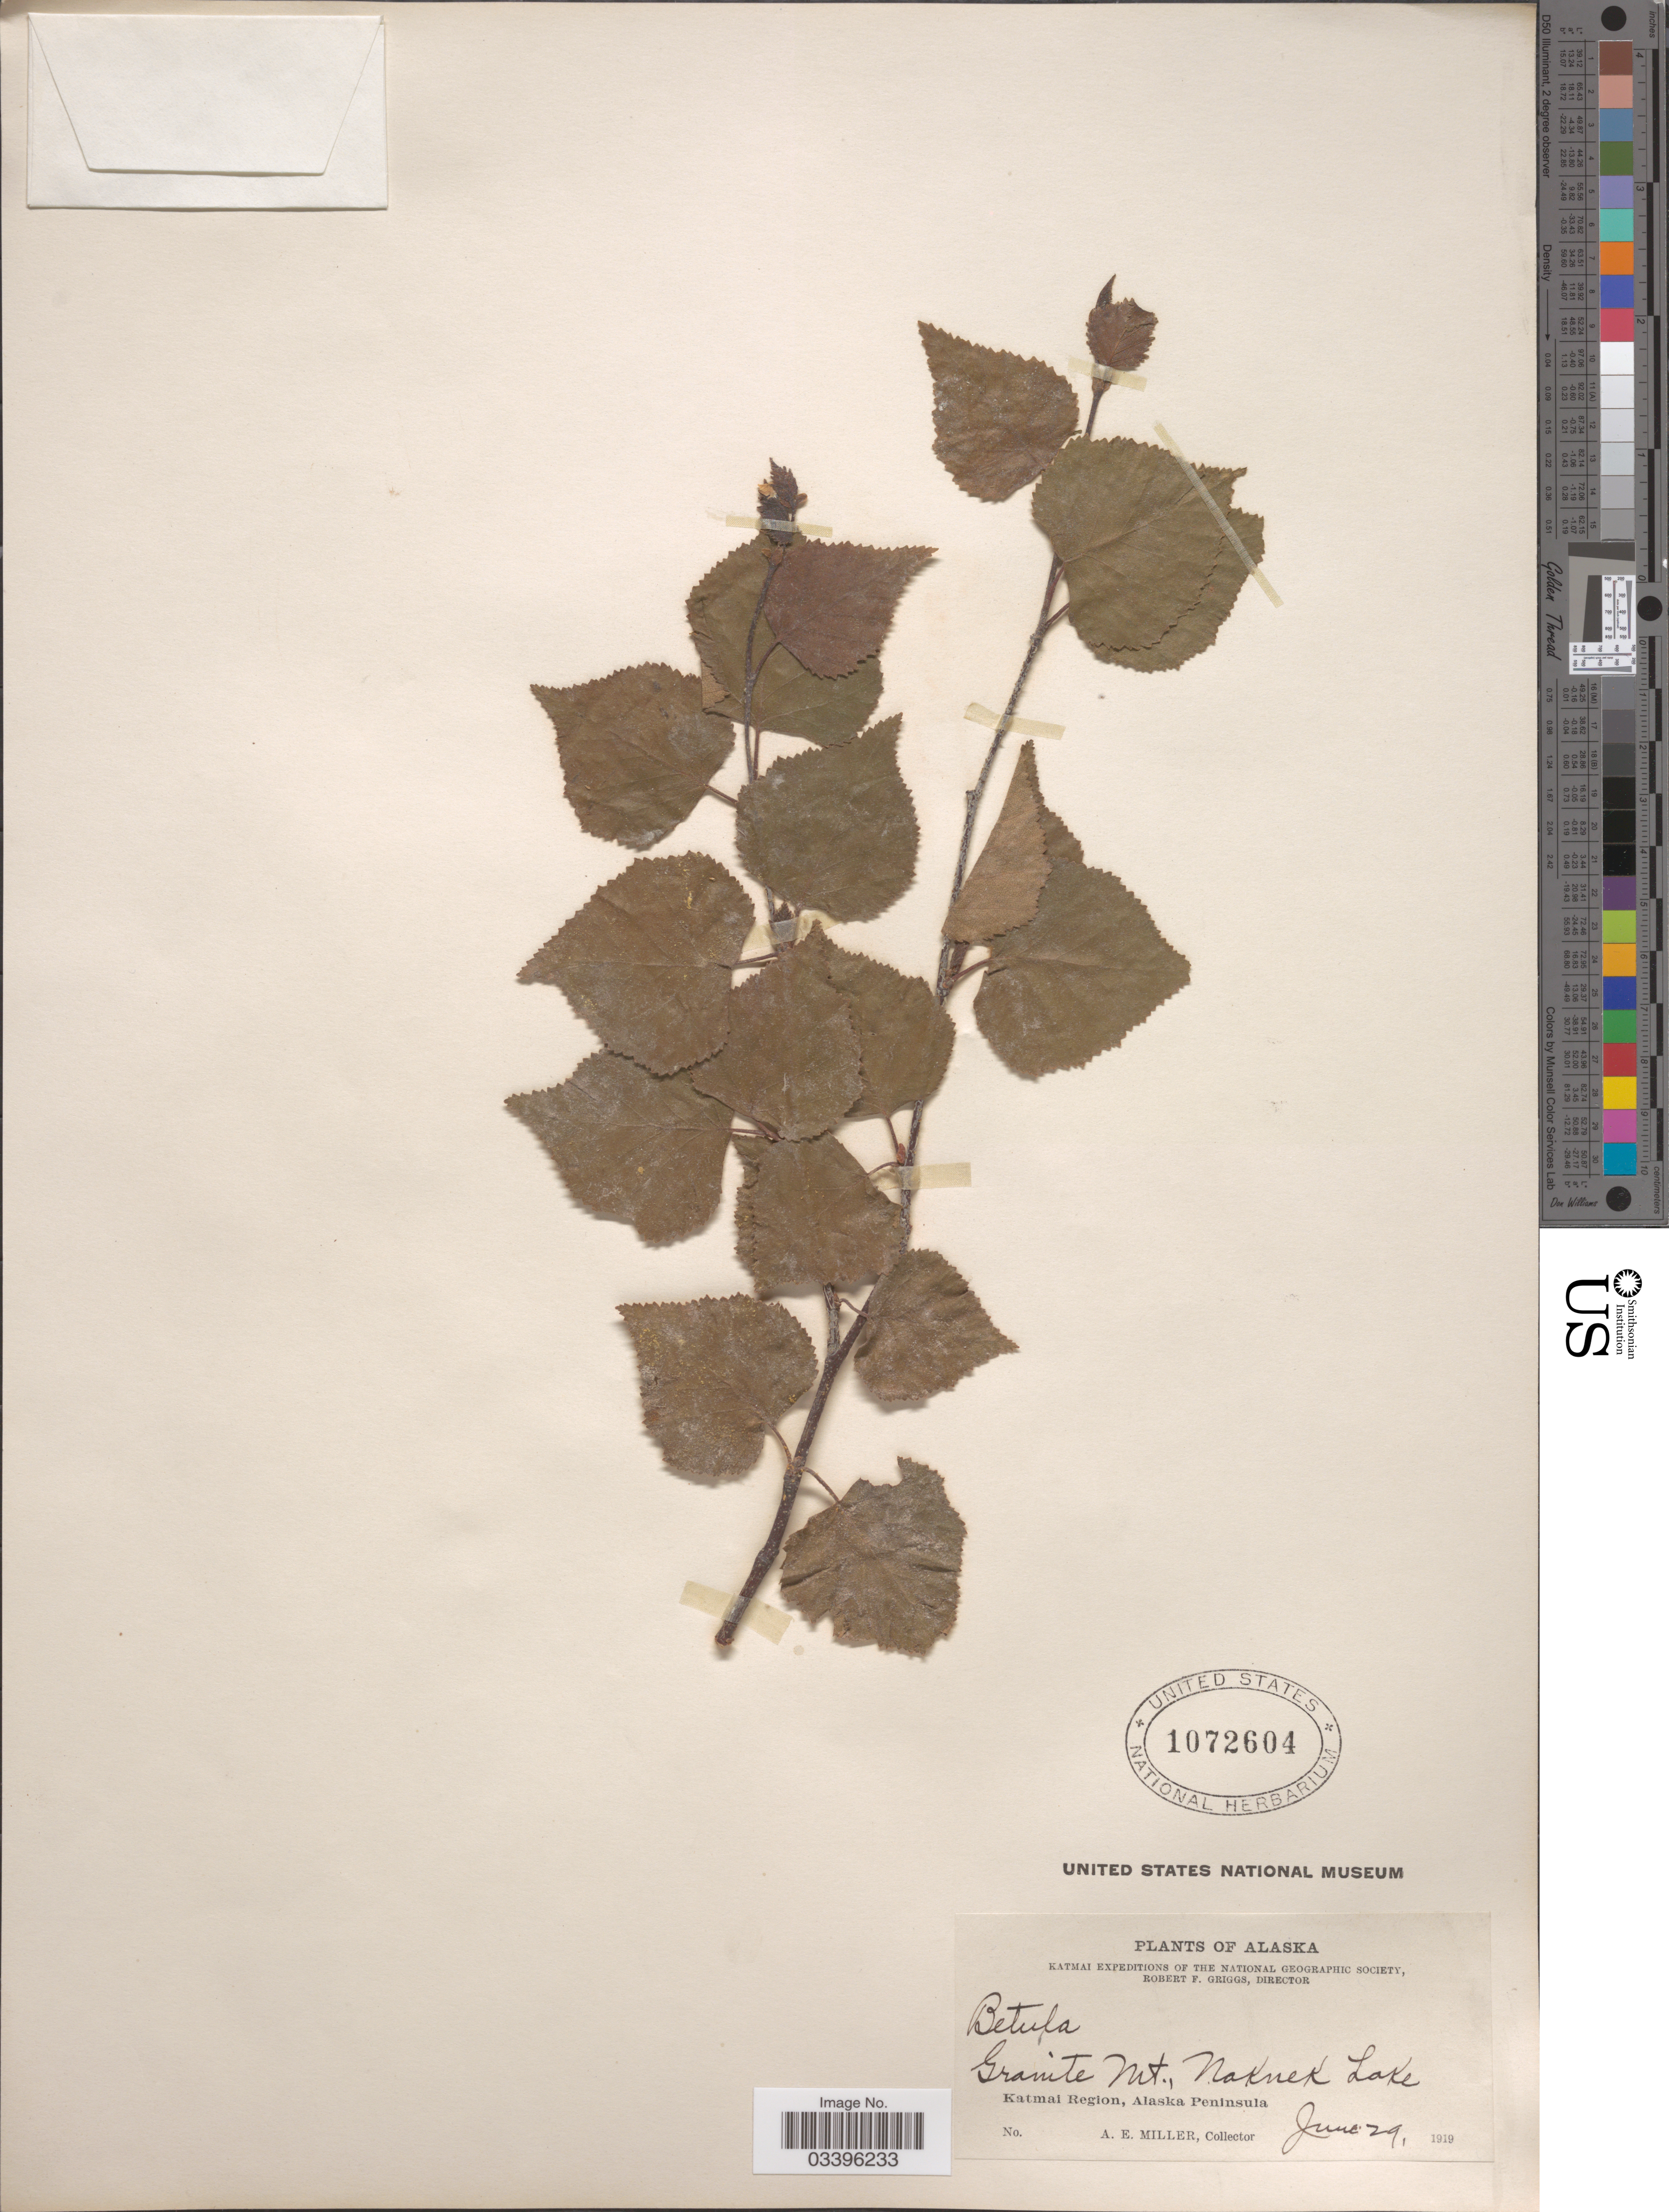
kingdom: Plantae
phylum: Tracheophyta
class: Magnoliopsida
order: Fagales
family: Betulaceae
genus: Betula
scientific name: Betula occidentalis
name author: Hook.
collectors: A. E. Miller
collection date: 1919-06-29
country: United States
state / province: Alaska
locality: Granite Mt., Naknek Lake. Katmai Region, Alaska Peninsula.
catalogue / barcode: US 1072604